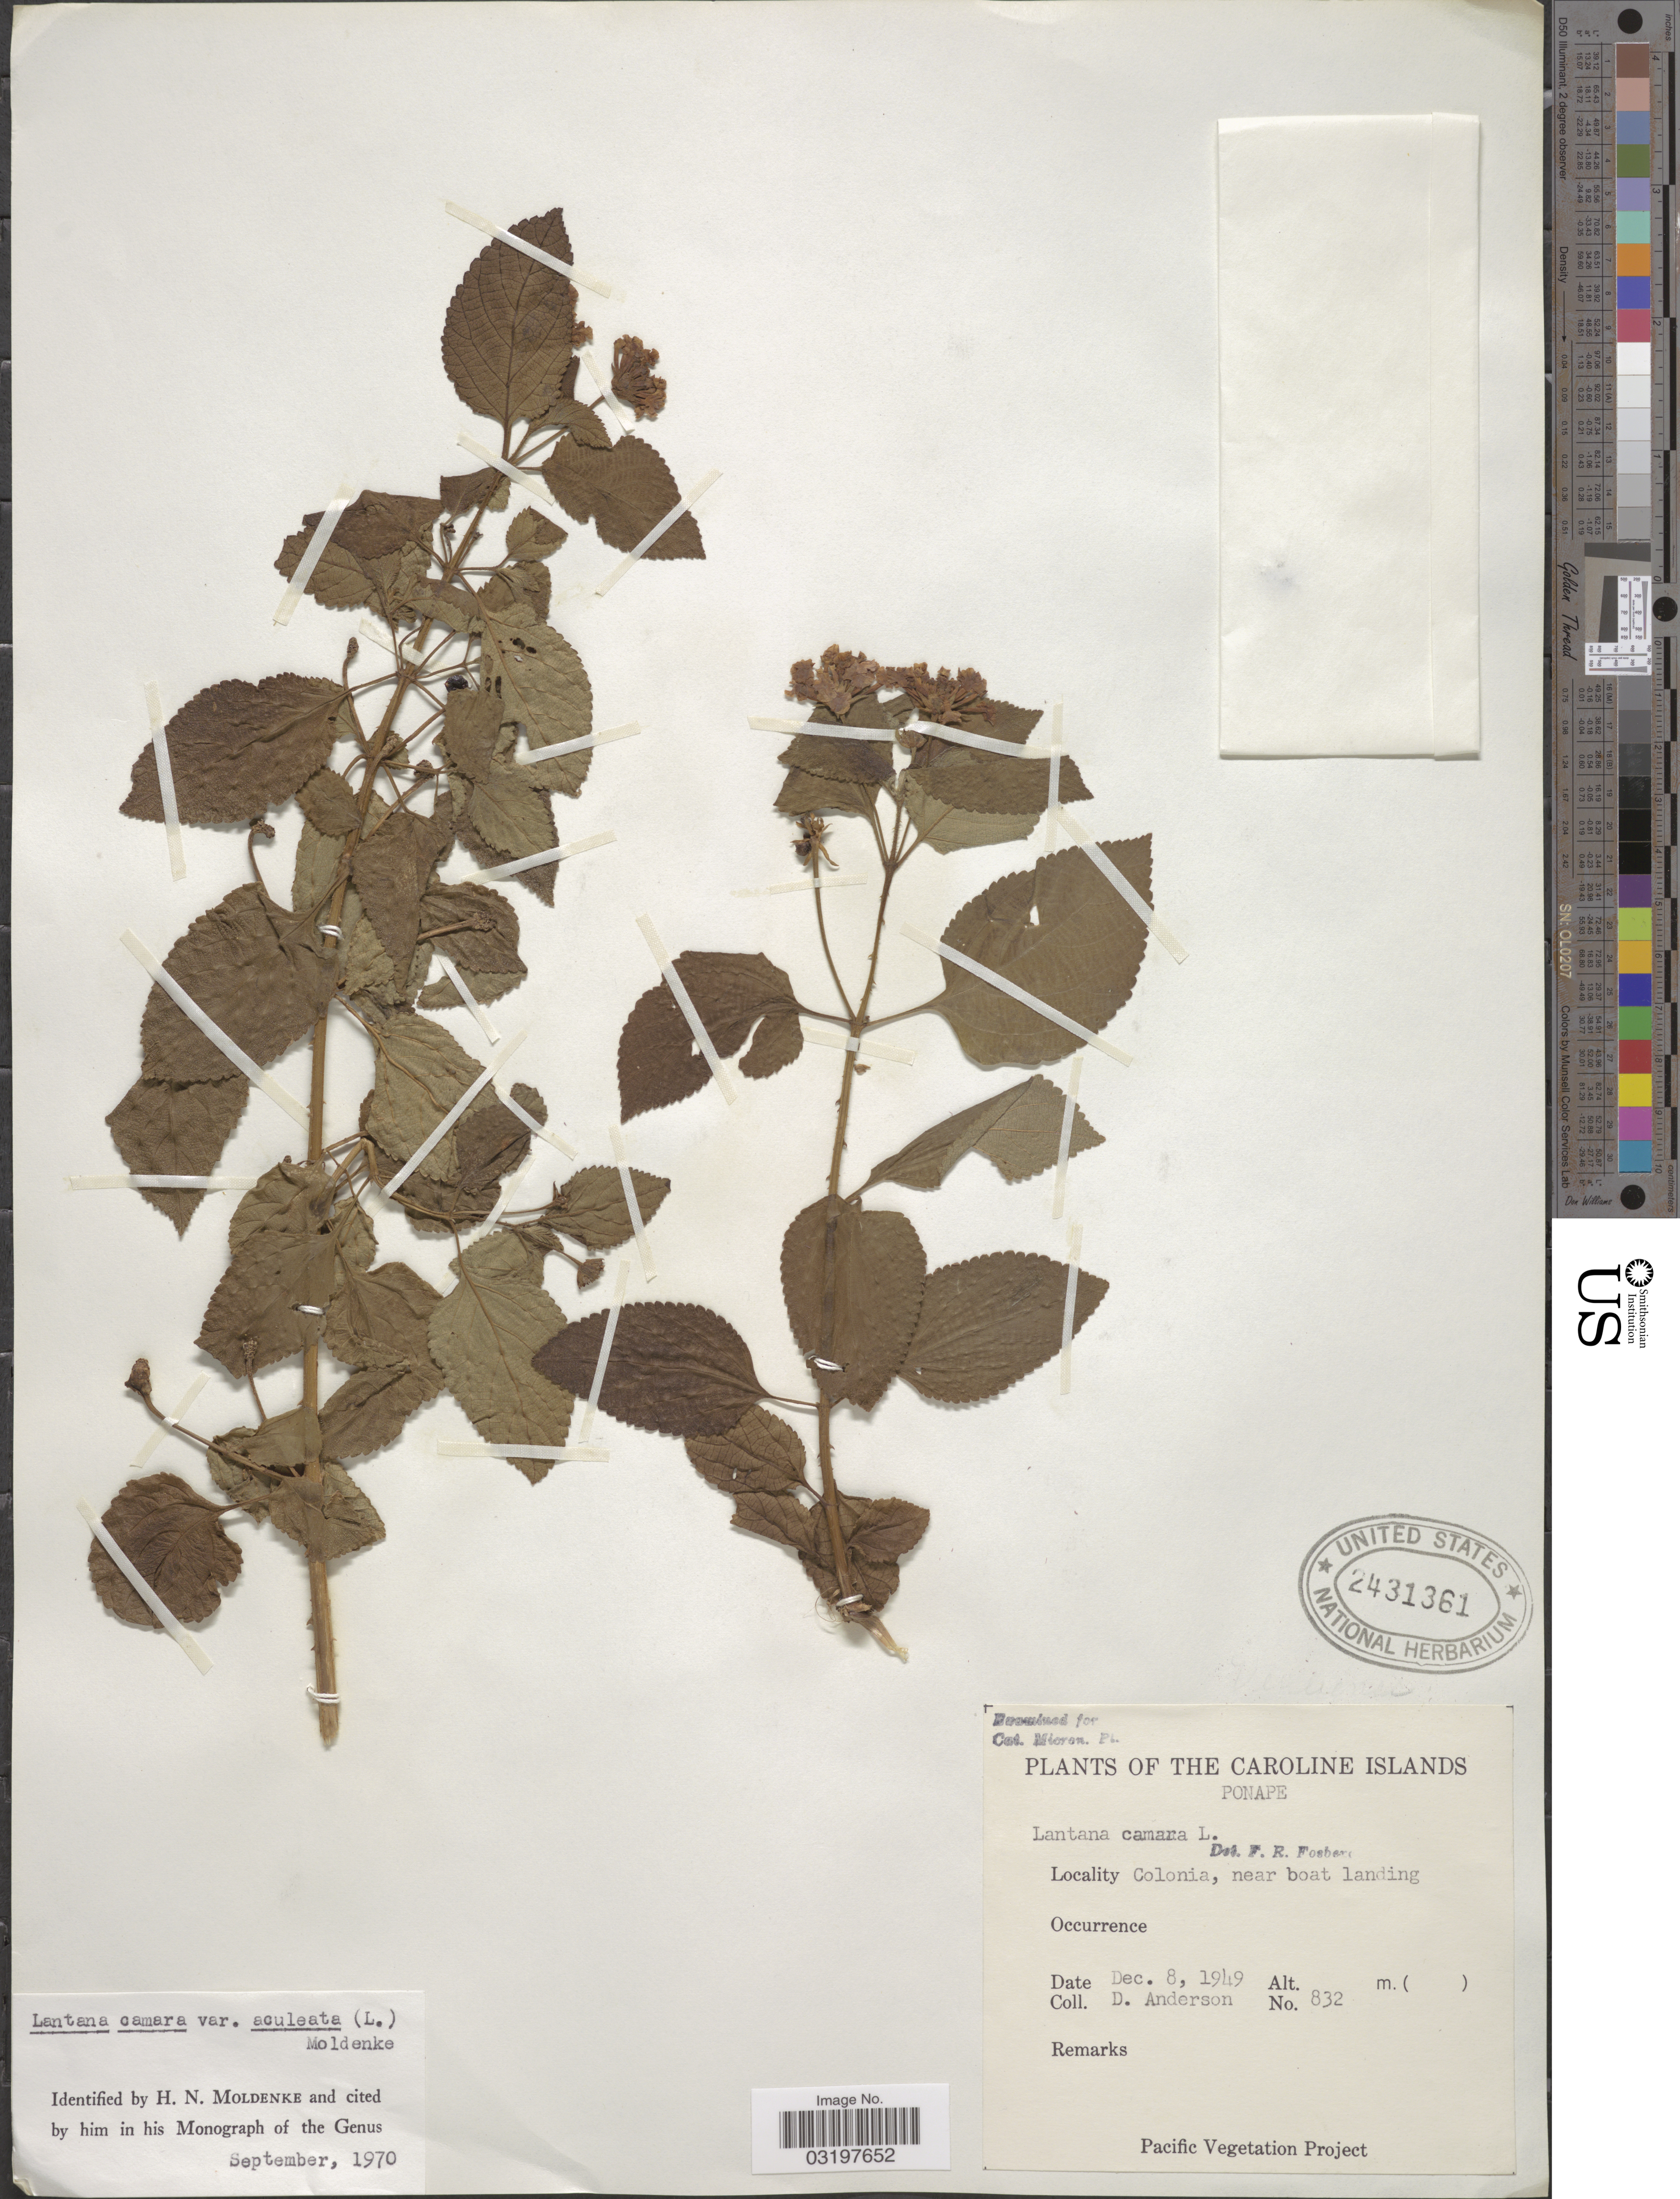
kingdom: Plantae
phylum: Tracheophyta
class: Magnoliopsida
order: Lamiales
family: Verbenaceae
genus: Lantana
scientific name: Lantana camara var. aculeata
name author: (L.) Moldenke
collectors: D. Anderson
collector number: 832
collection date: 1949-12-08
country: Micronesia, Federated States of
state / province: Pohnpei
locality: The Caroline Islands. Ponape. Colonia, near boat landing.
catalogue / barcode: US 2431361